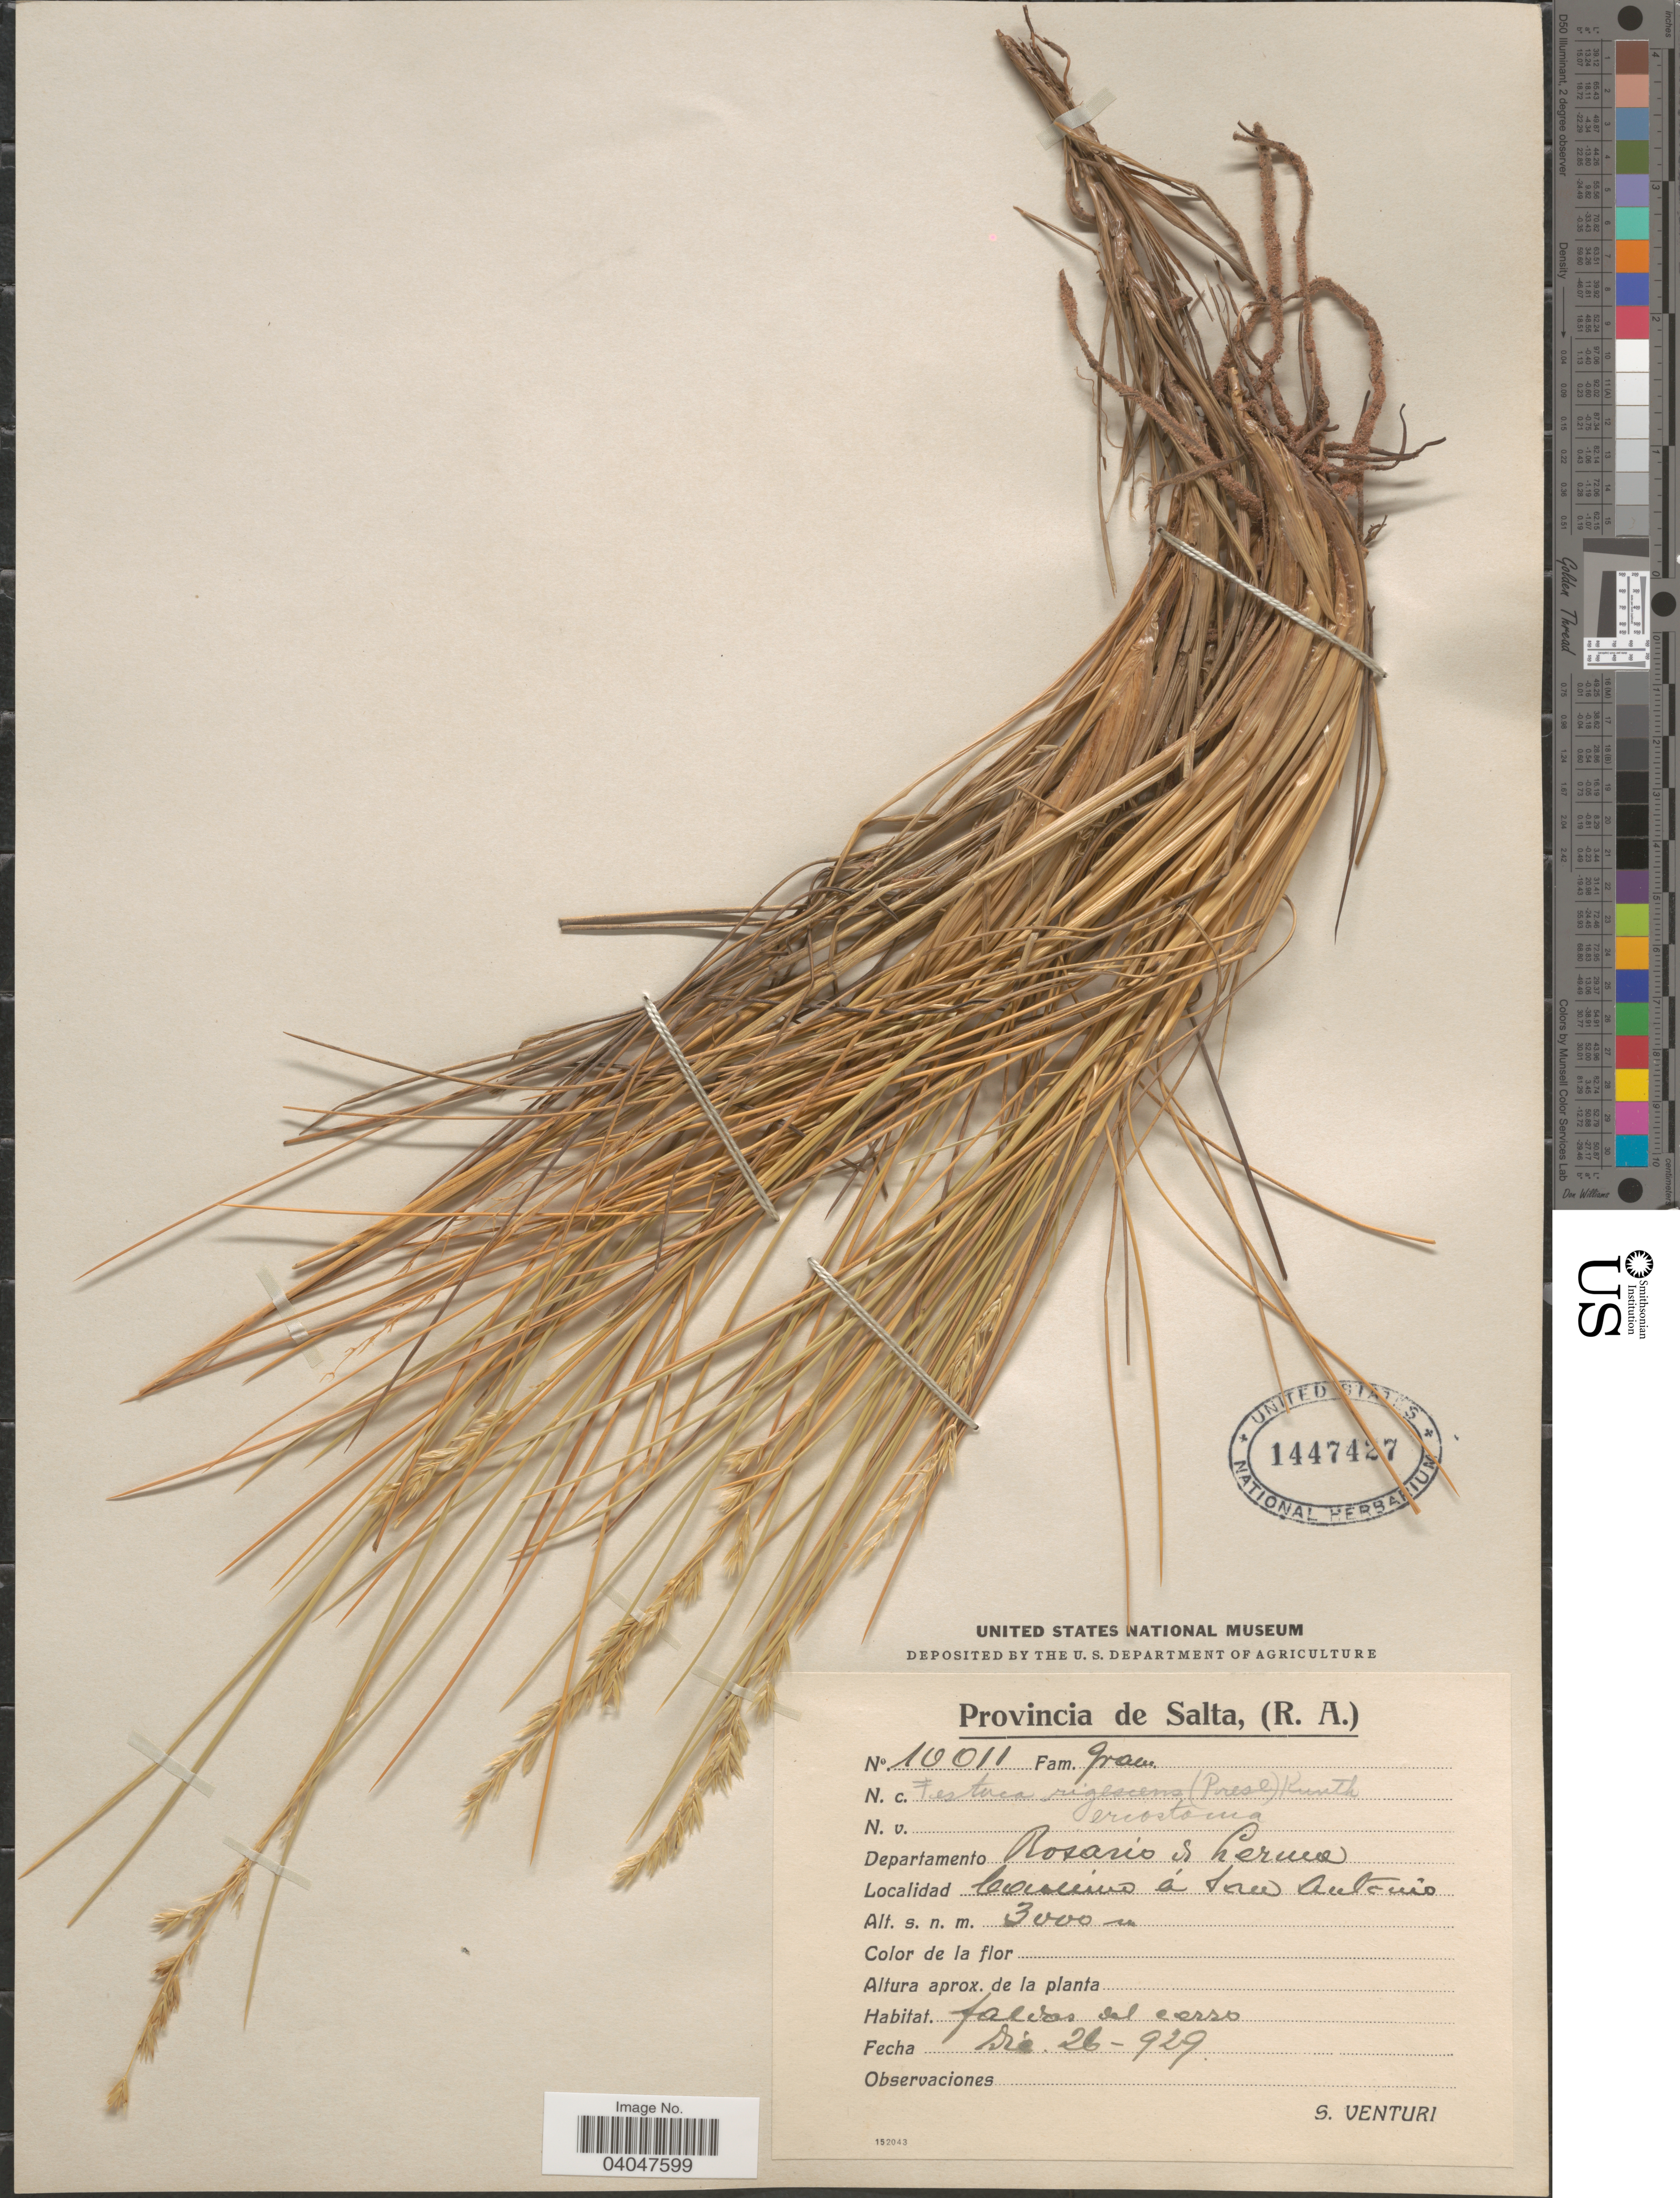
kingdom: Plantae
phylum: Tracheophyta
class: Liliopsida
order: Poales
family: Poaceae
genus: Festuca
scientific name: Festuca eriostoma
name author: Hack.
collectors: S. Venturi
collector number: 10011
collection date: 1929-12-26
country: Argentina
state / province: Salta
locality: Departamento Rosario de Lerma.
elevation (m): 3000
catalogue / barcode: US 1447427